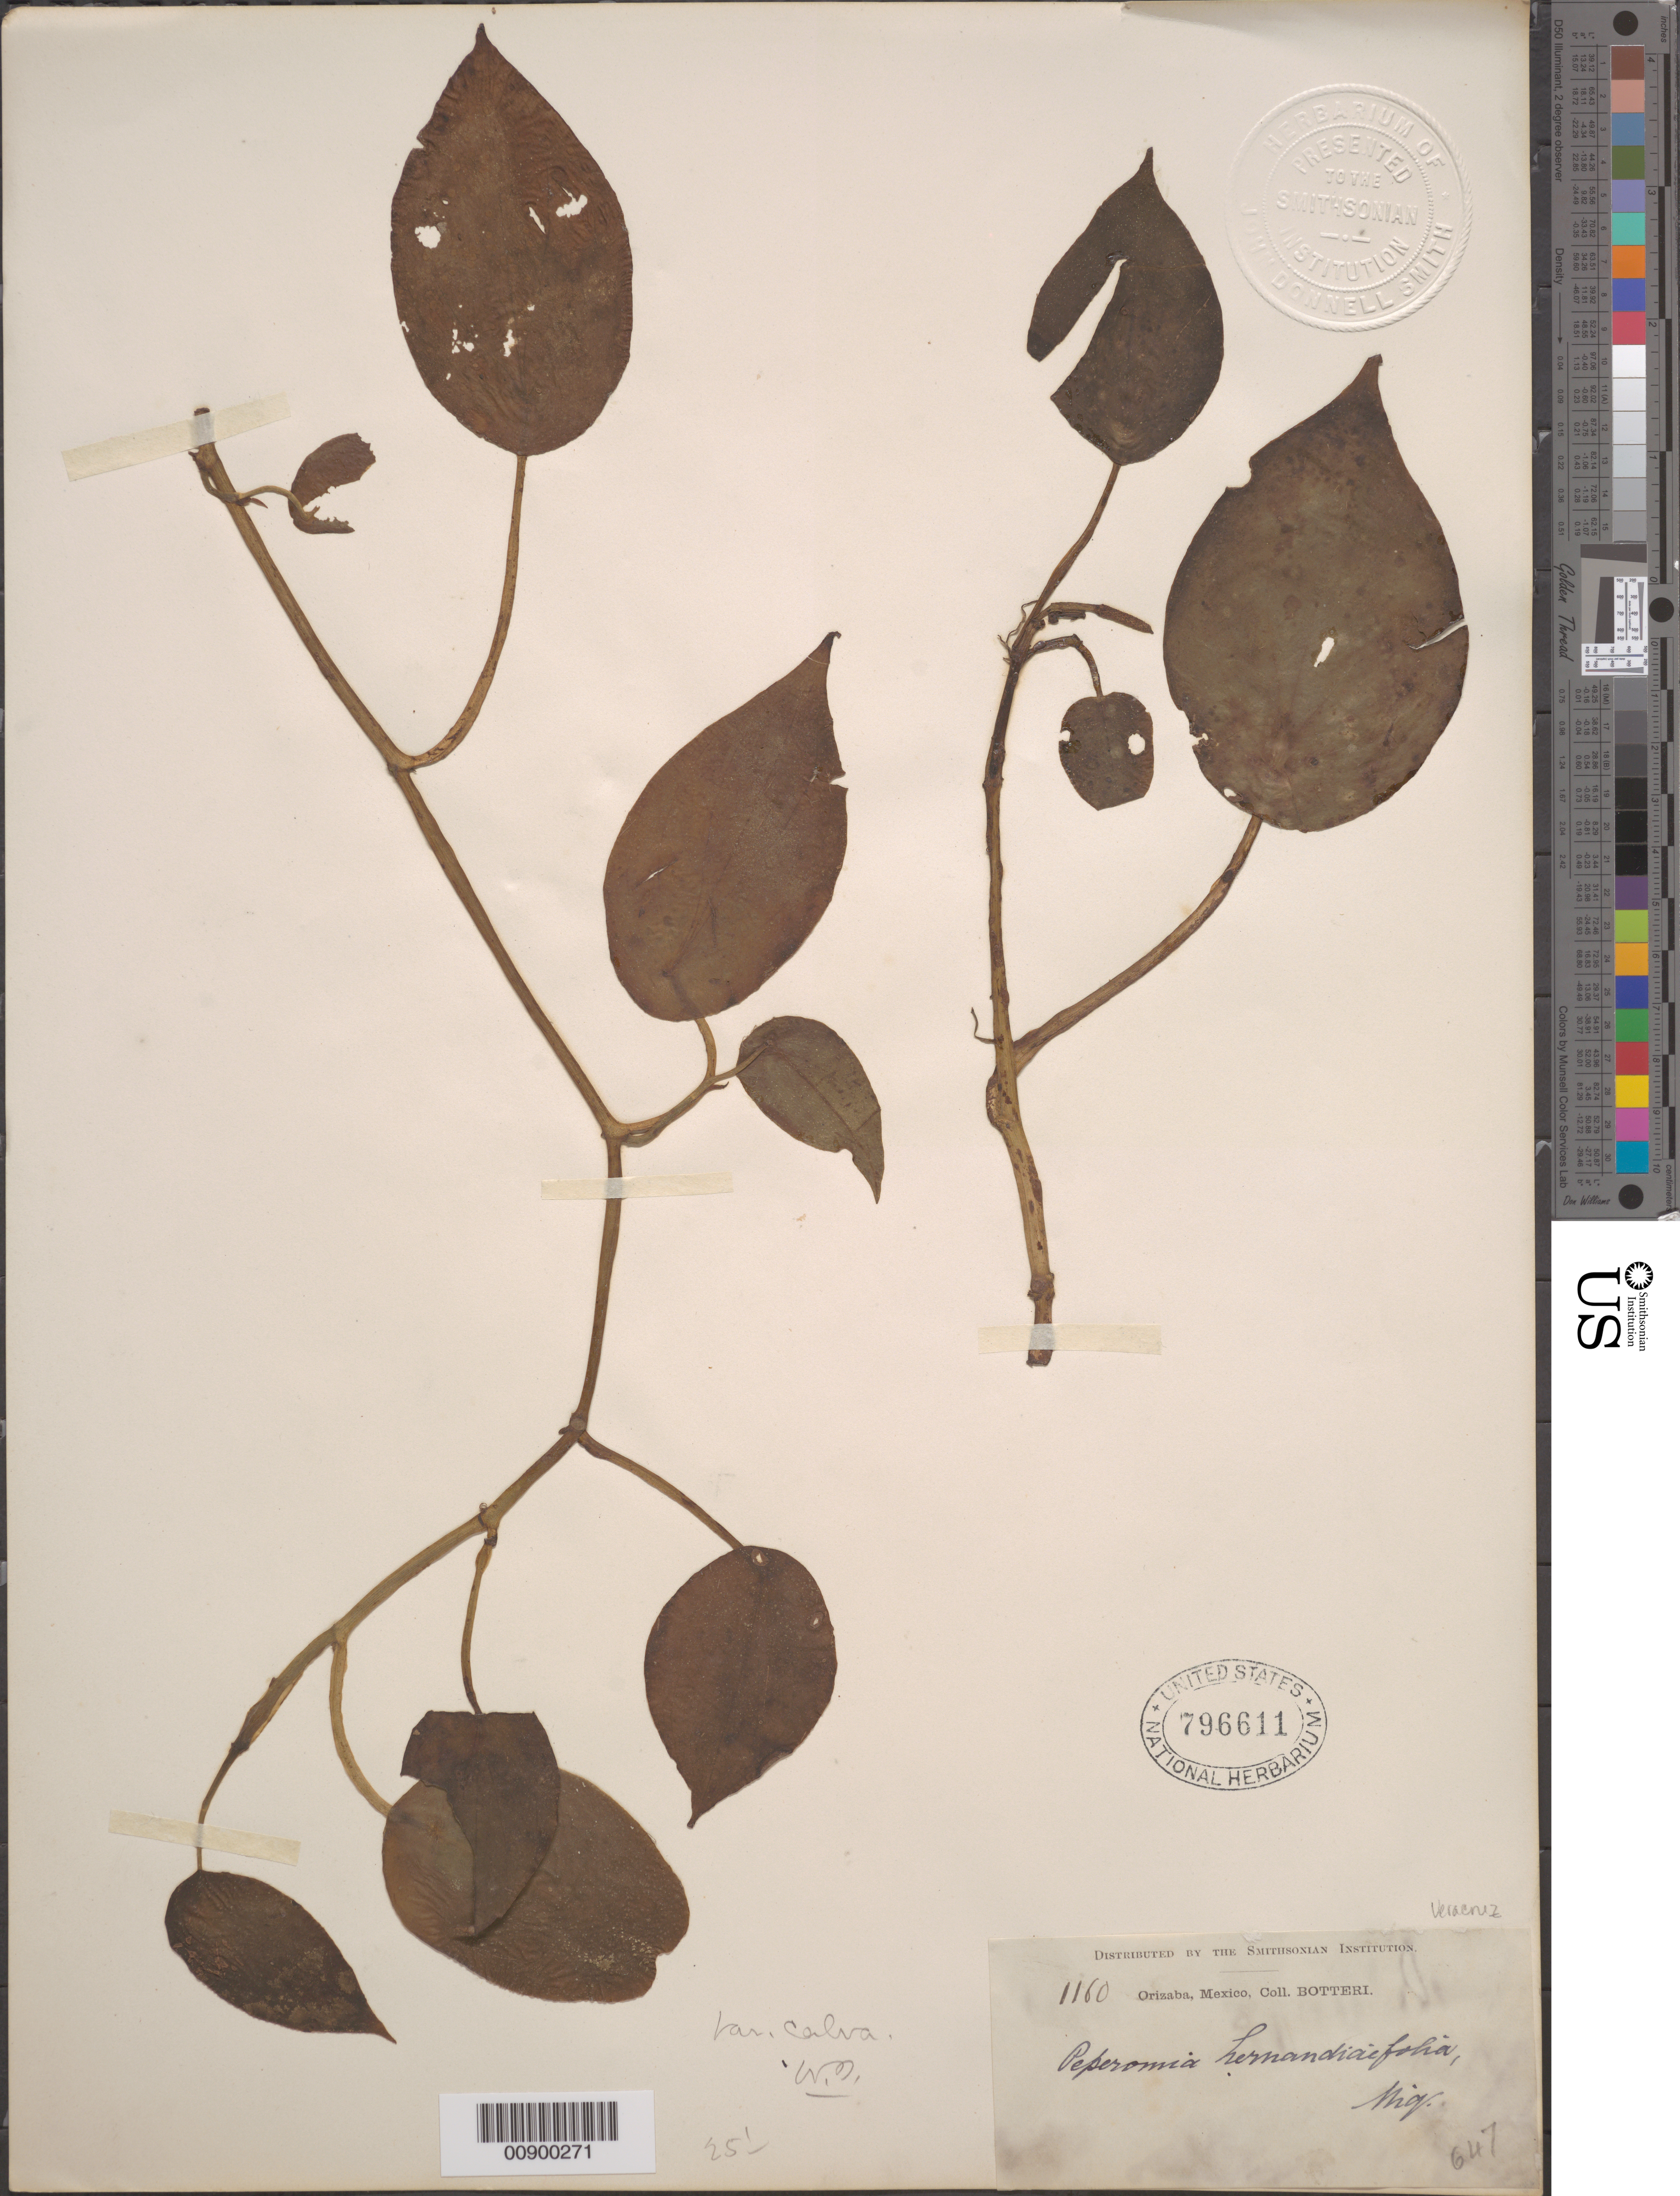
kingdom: Plantae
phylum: Tracheophyta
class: Magnoliopsida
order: Piperales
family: Piperaceae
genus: Peperomia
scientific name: Peperomia hernandiifolia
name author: (Vahl) A. Dietr.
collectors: M. Botteri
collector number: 1160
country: Mexico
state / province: Veracruz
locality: Orizaba.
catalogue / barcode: US 796611